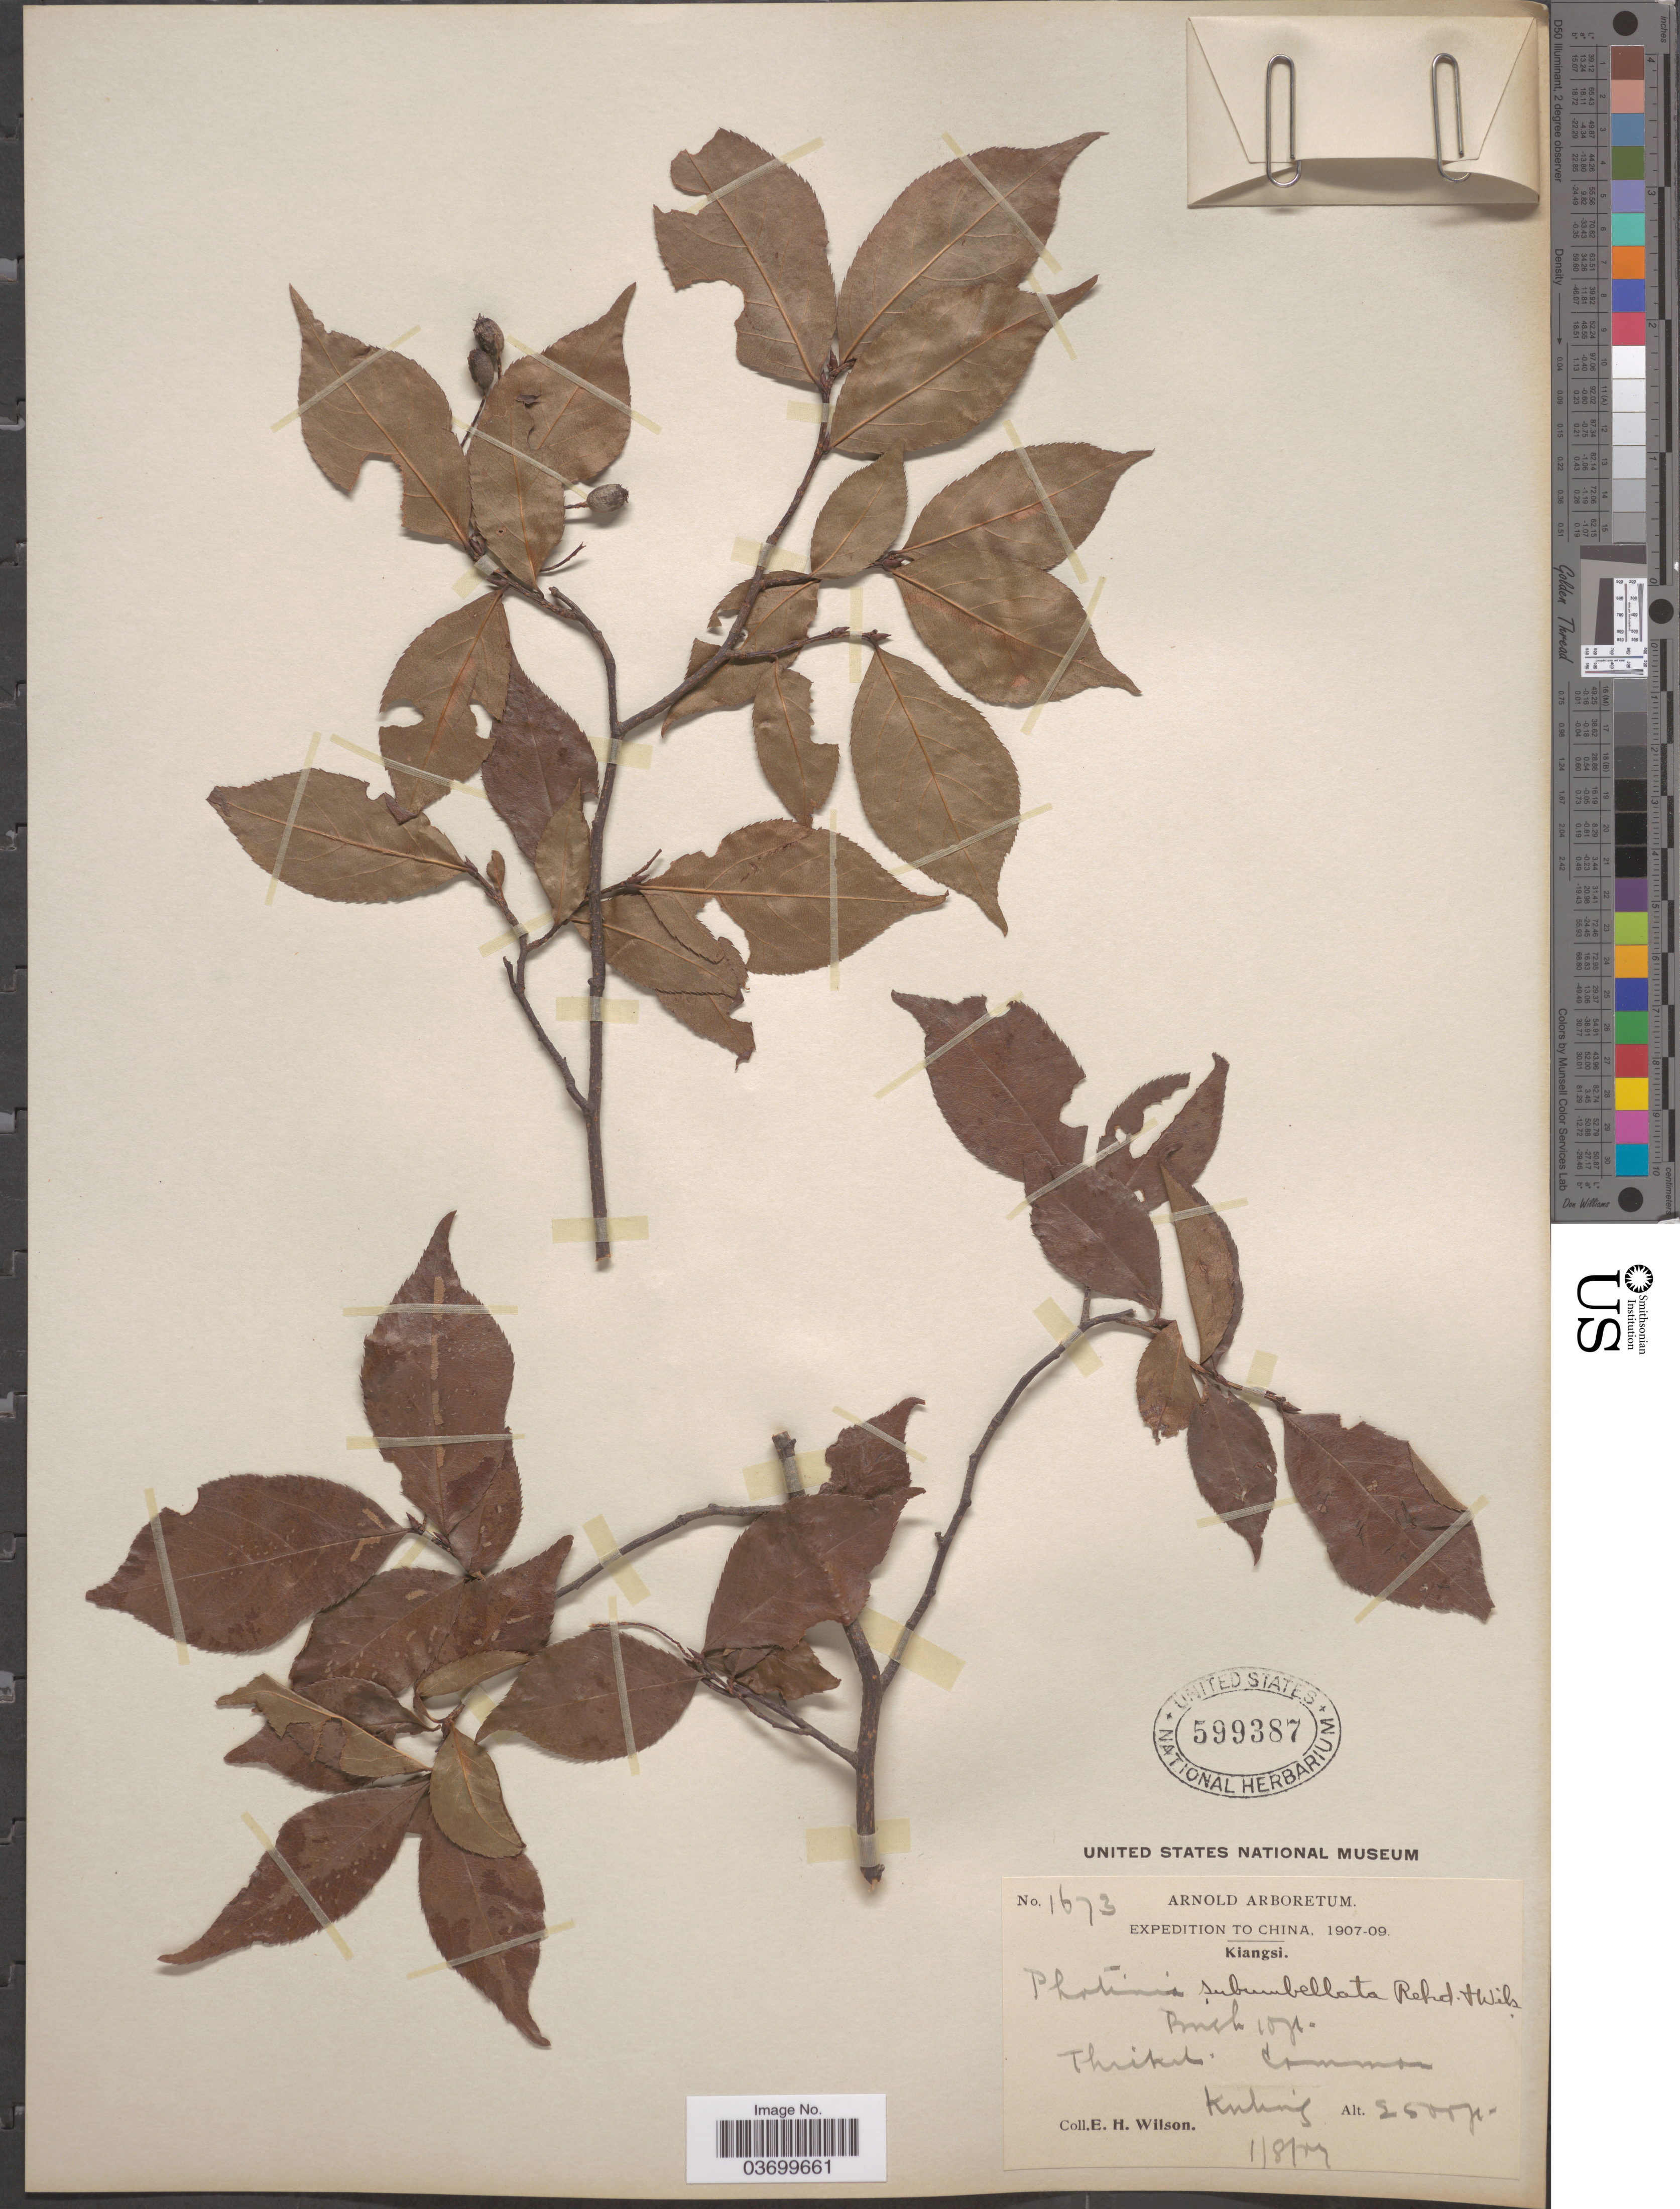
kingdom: Plantae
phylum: Tracheophyta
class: Magnoliopsida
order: Rosales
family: Rosaceae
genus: Photinia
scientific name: Photinia subumbellata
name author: Rehder & E.H. Wilson in Sarg.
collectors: E. Wilson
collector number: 1673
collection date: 1907-08-01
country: China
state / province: Jiangxi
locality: Kiangsi. Thicket. Kuking.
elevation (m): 762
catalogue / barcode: US 599387